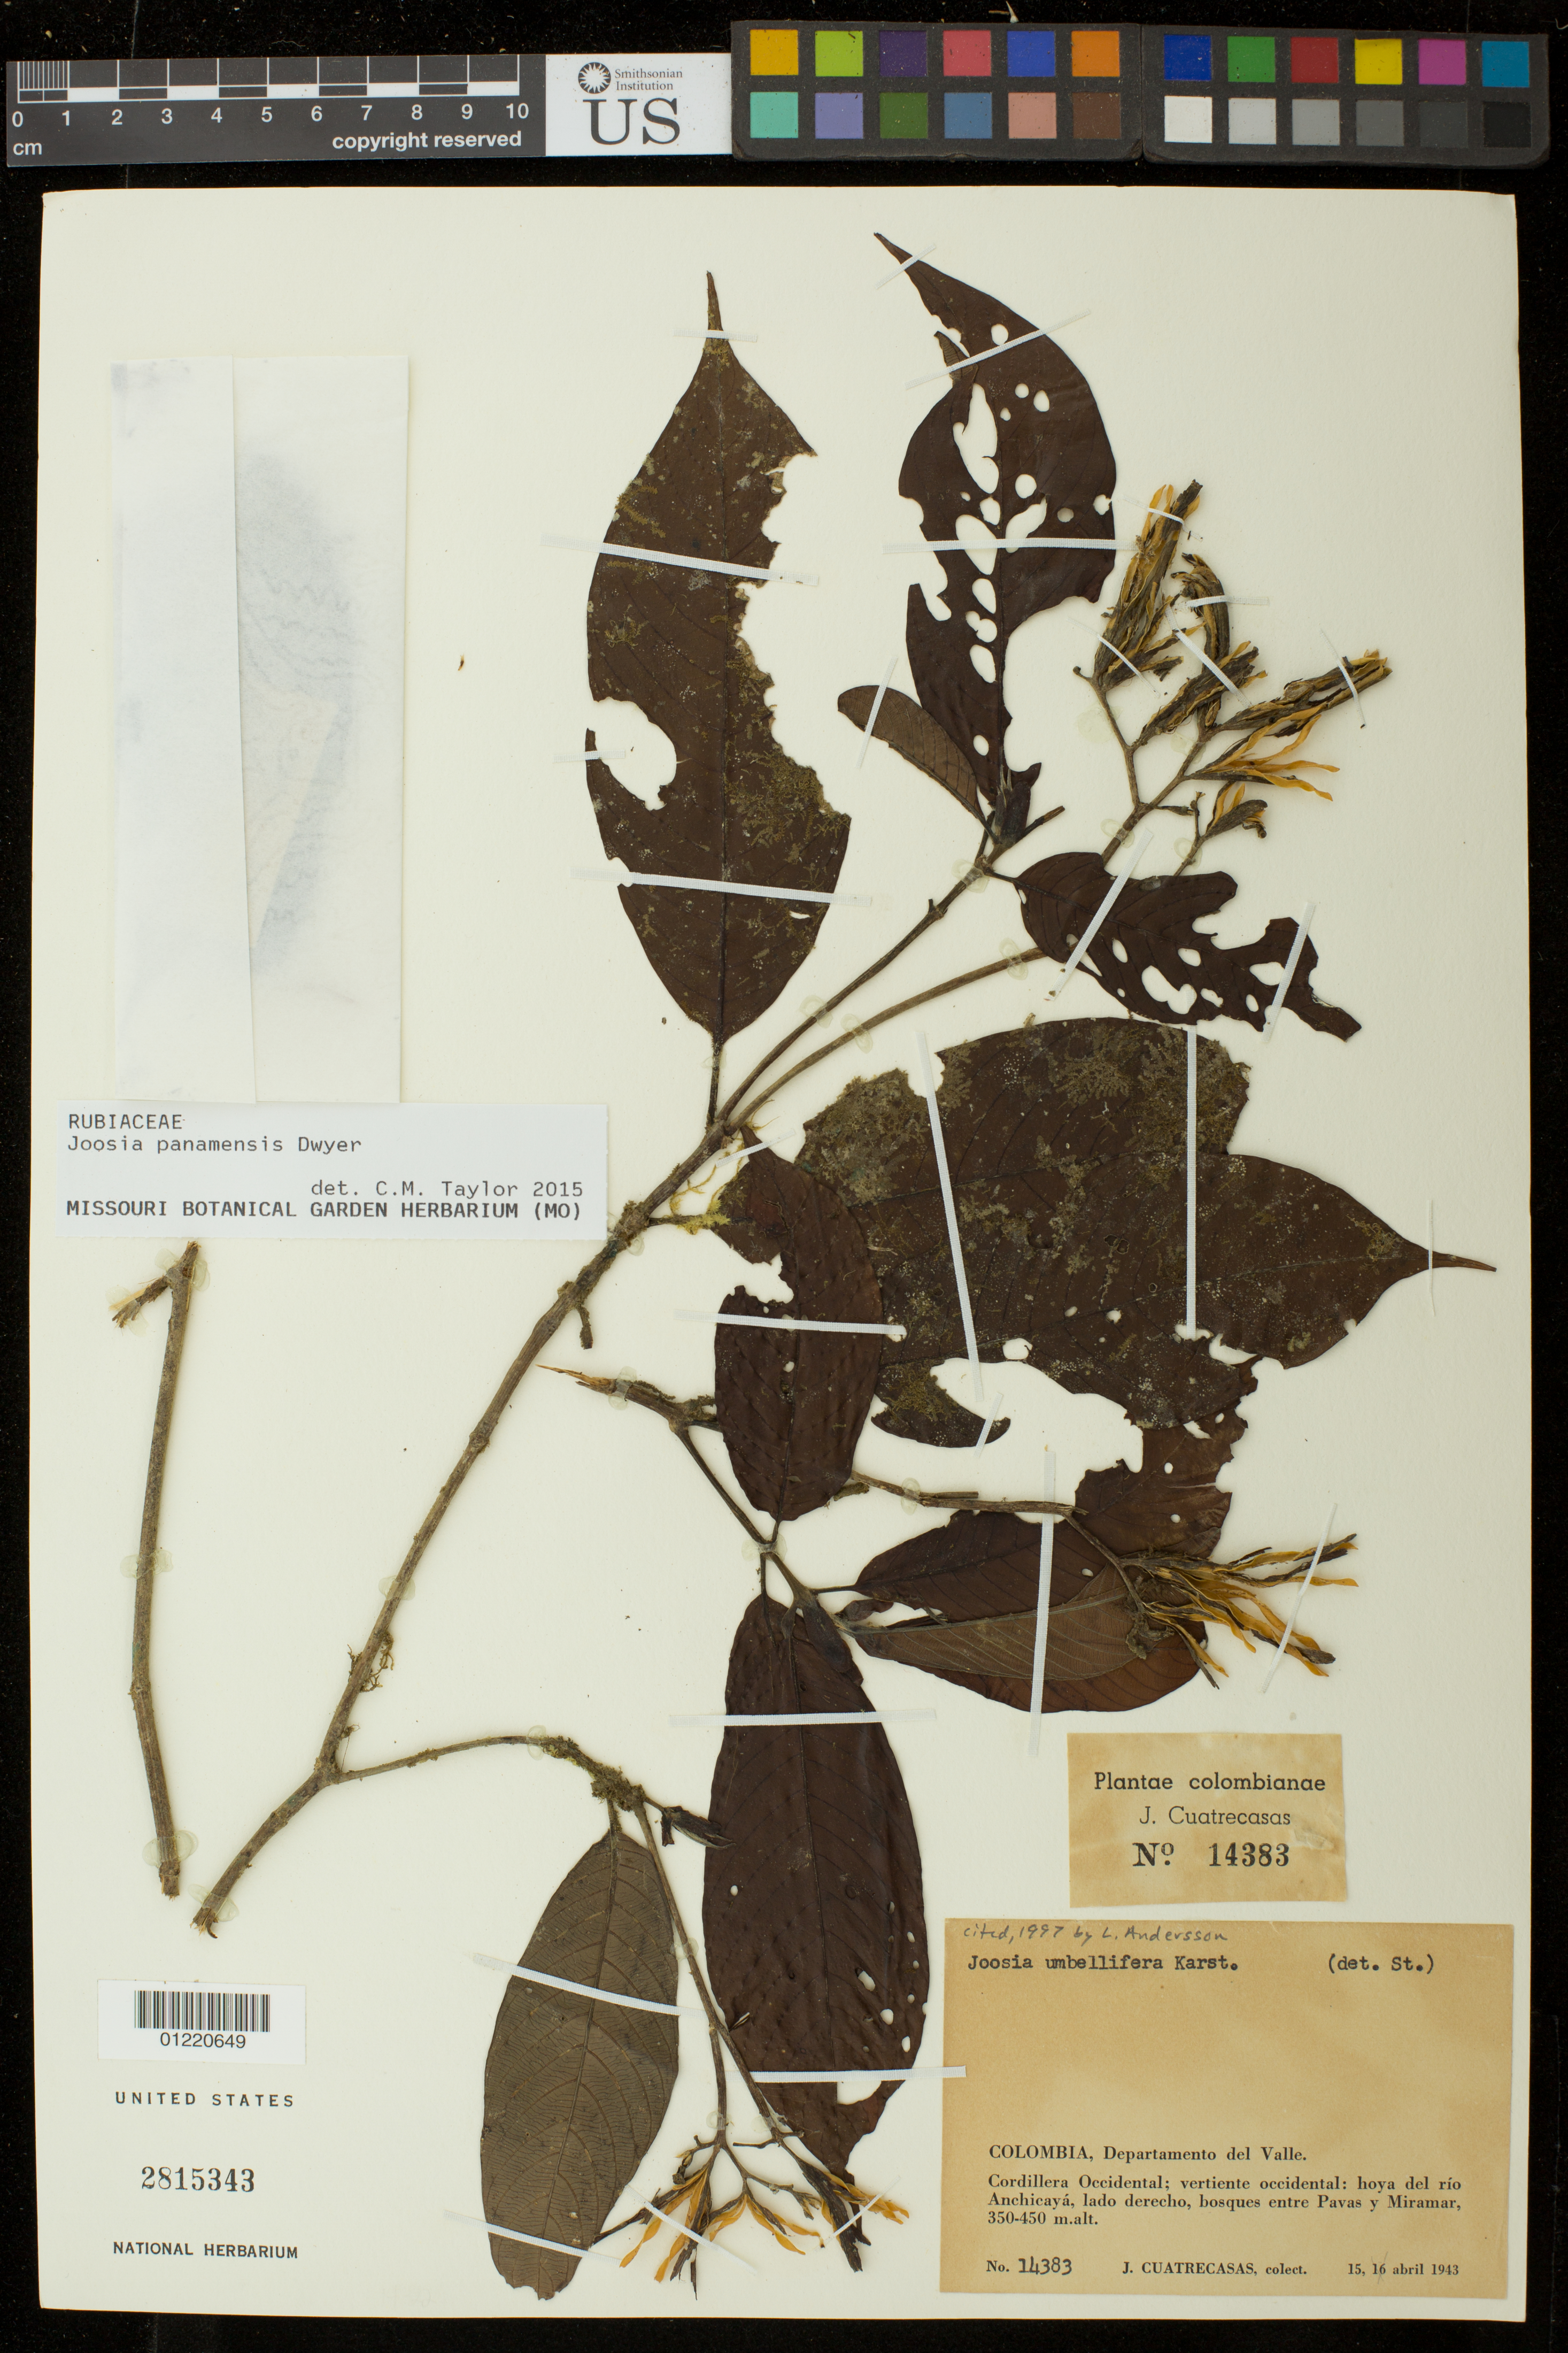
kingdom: Plantae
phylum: Tracheophyta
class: Magnoliopsida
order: Gentianales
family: Rubiaceae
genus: Joosia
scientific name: Joosia panamensis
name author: Dwyer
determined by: Taylor, Charlotte M.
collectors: J. Cuatrecasas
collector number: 14383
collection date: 1943-04-15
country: Colombia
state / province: Valle del Cauca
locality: Cordillera Occidental; vertiente occidental: hoya del rio Anchicaya, lado derecho, entre Pavas y Miramar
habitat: bosques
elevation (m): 350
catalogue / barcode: US 2815343